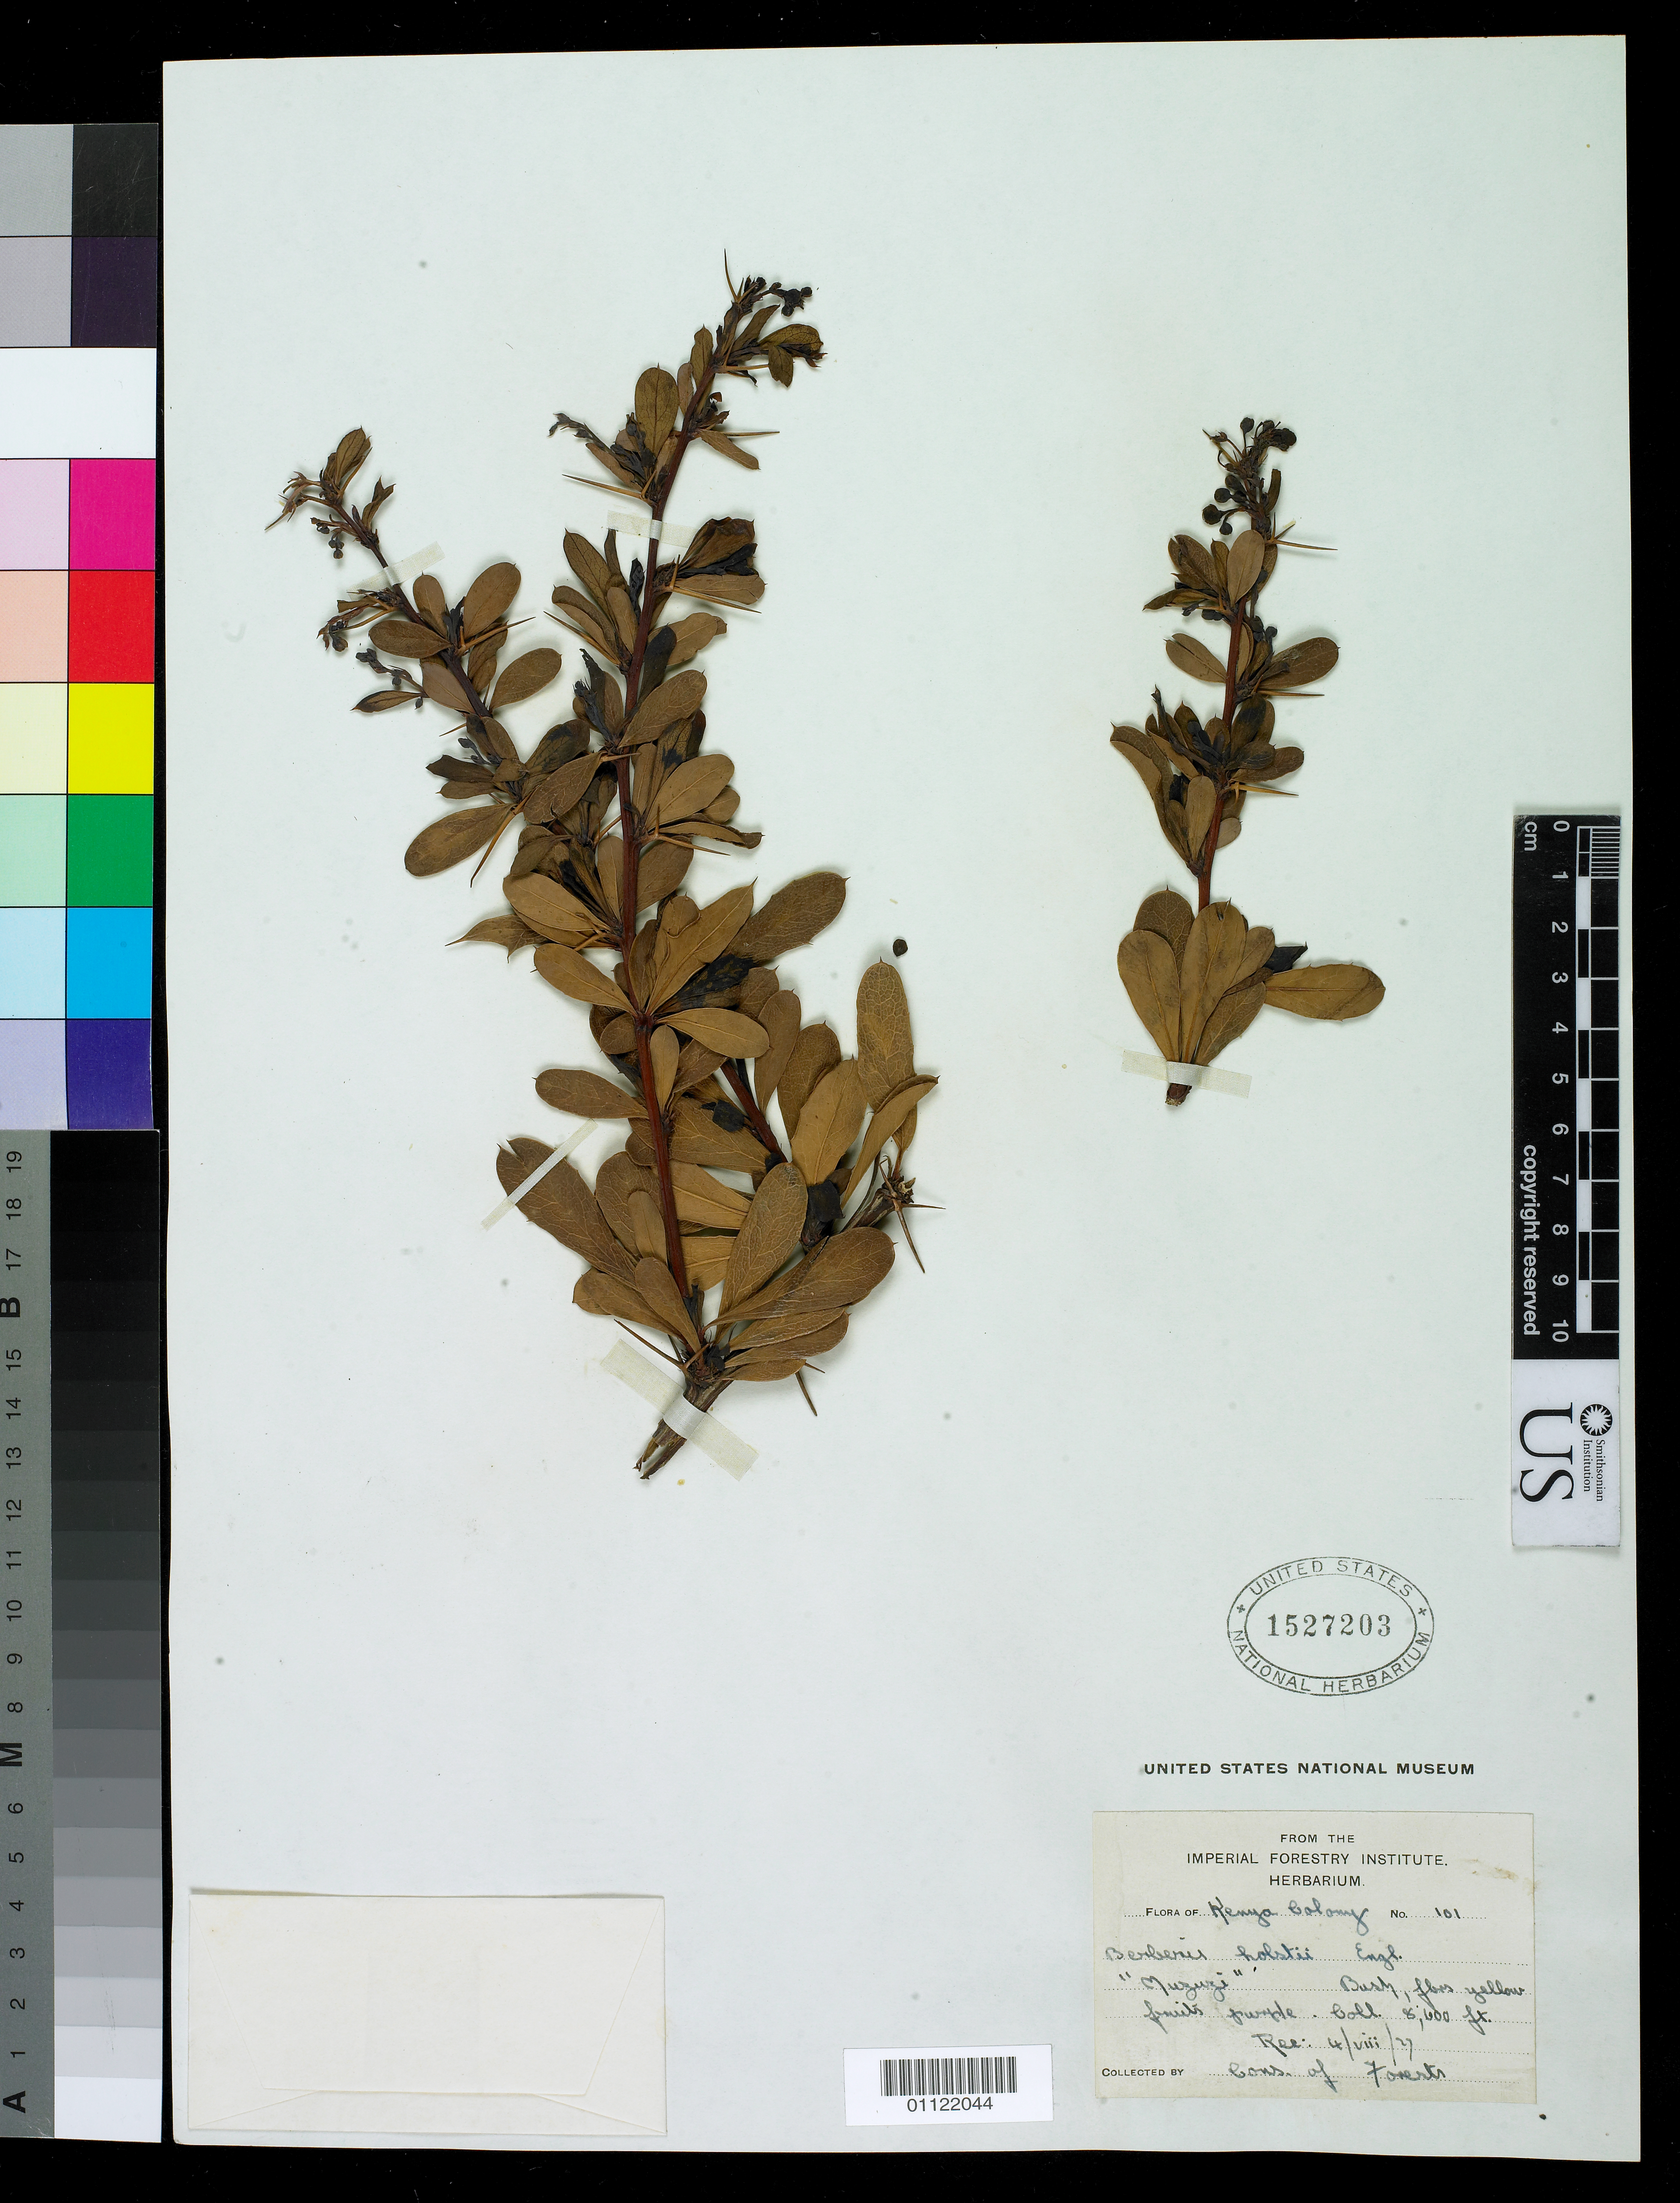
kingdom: Plantae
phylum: Tracheophyta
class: Magnoliopsida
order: Ranunculales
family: Berberidaceae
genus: Berberis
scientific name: Berberis holstii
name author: Engl.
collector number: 101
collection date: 1927-08-04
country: Kenya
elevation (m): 2621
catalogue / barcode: US 1527203